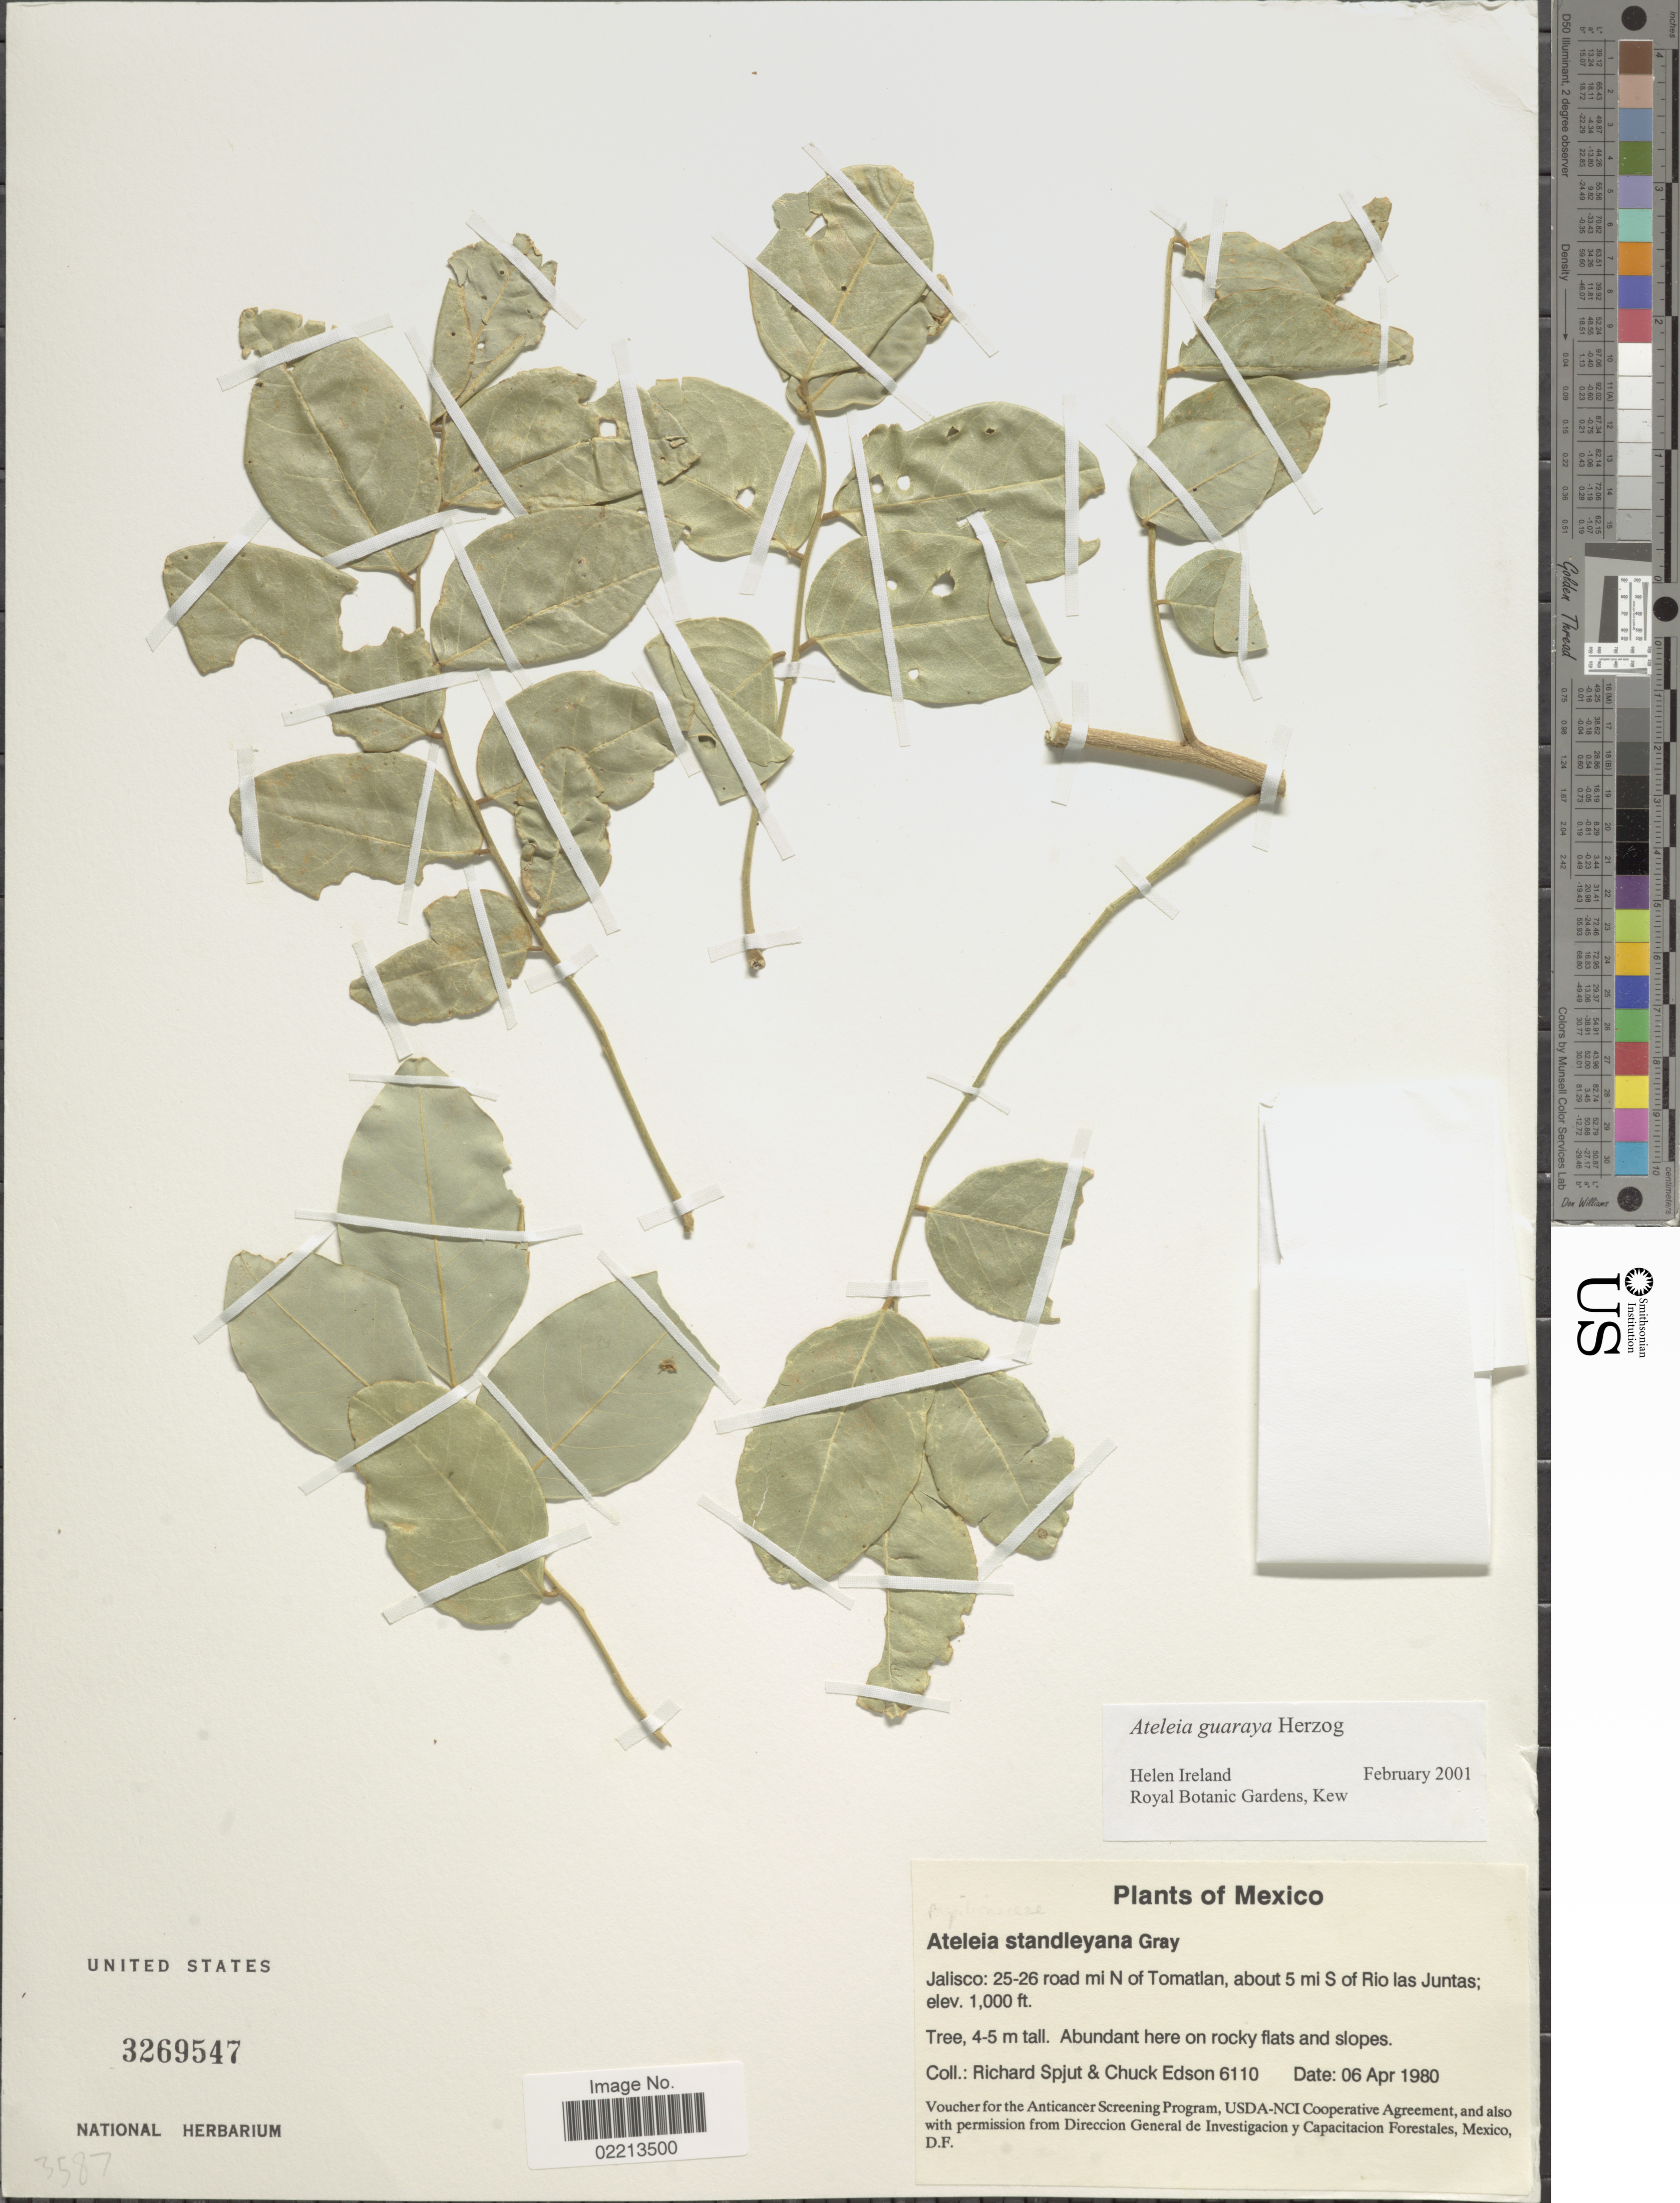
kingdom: Plantae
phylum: Tracheophyta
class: Magnoliopsida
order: Fabales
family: Fabaceae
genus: Ateleia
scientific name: Ateleia guaraya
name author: Herzog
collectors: R. Spjut & C. Edson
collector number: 6110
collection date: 1980-04-06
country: Mexico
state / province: Jalisco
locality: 25-26 road mi N of Tomatlan, about 5 mi S of Rio las Juntas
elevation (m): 305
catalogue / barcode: US 3269547